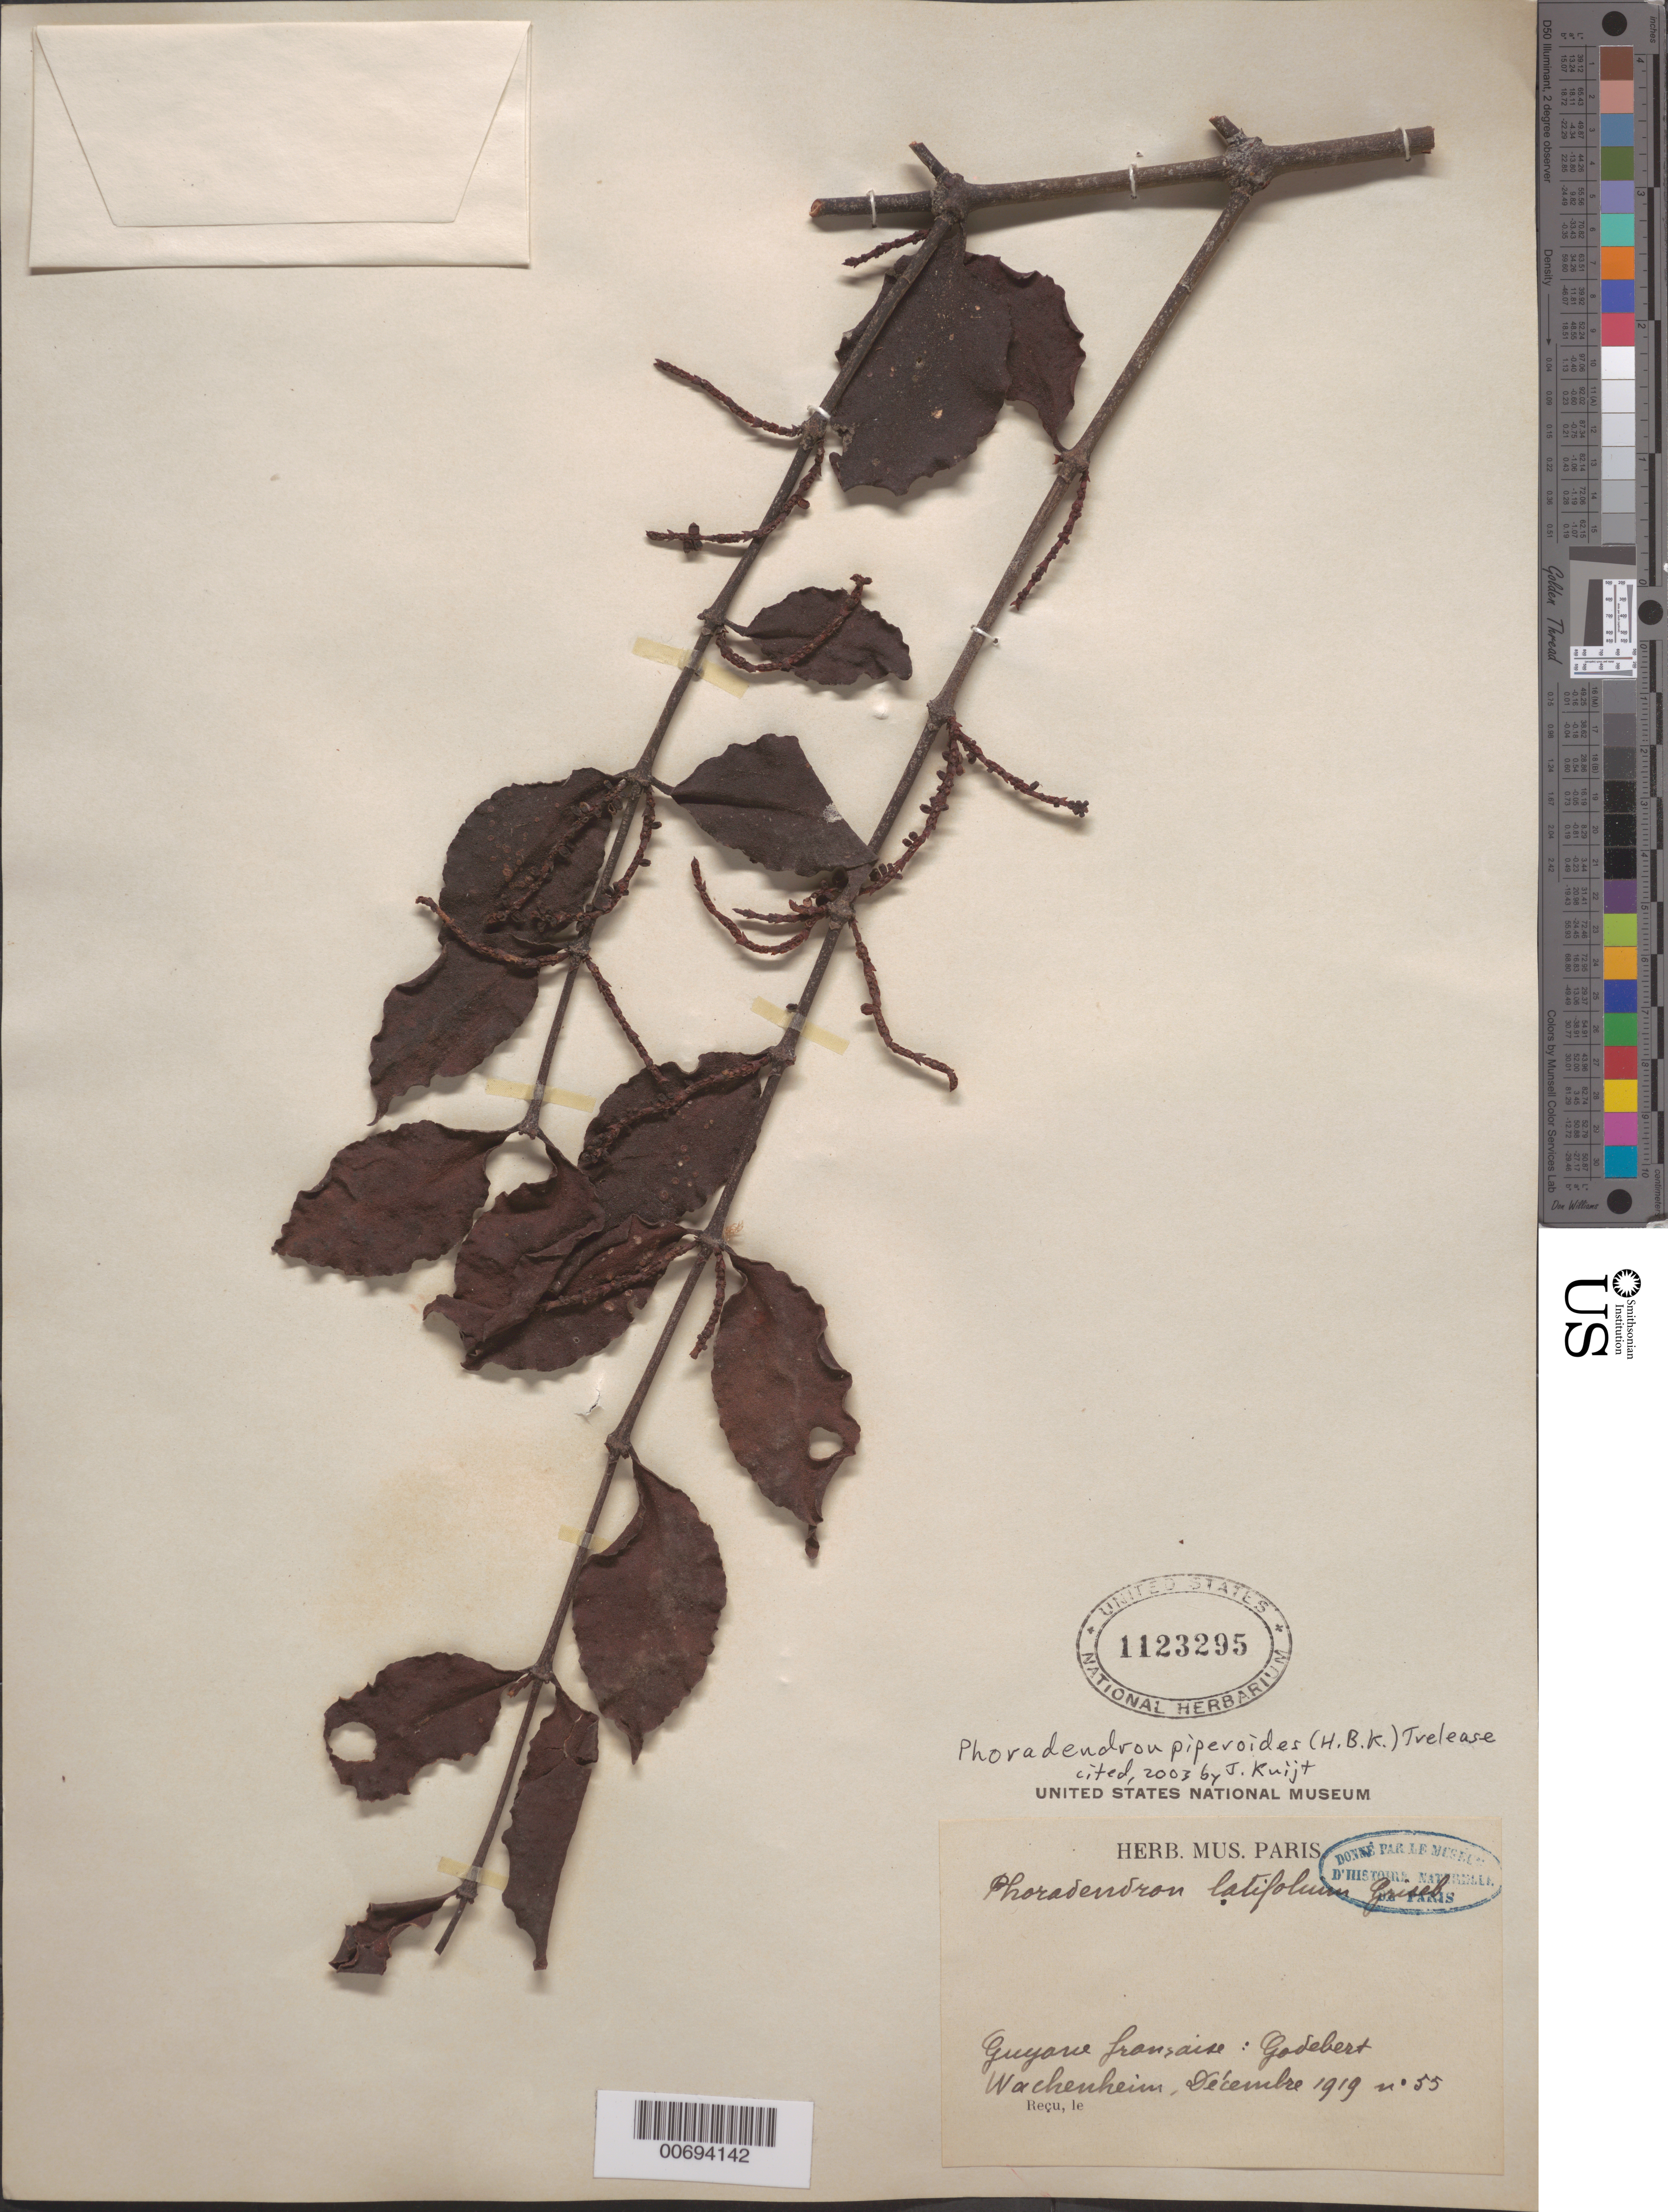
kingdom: Plantae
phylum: Tracheophyta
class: Magnoliopsida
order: Santalales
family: Viscaceae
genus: Phoradendron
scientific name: Phoradendron piperoides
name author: (Kunth) Trel.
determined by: Kuijt, Job, (CANADA)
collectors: G. Wachenheim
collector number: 55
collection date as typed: Dec-19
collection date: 1919-12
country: French Guiana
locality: Godebert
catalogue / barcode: US 1123205